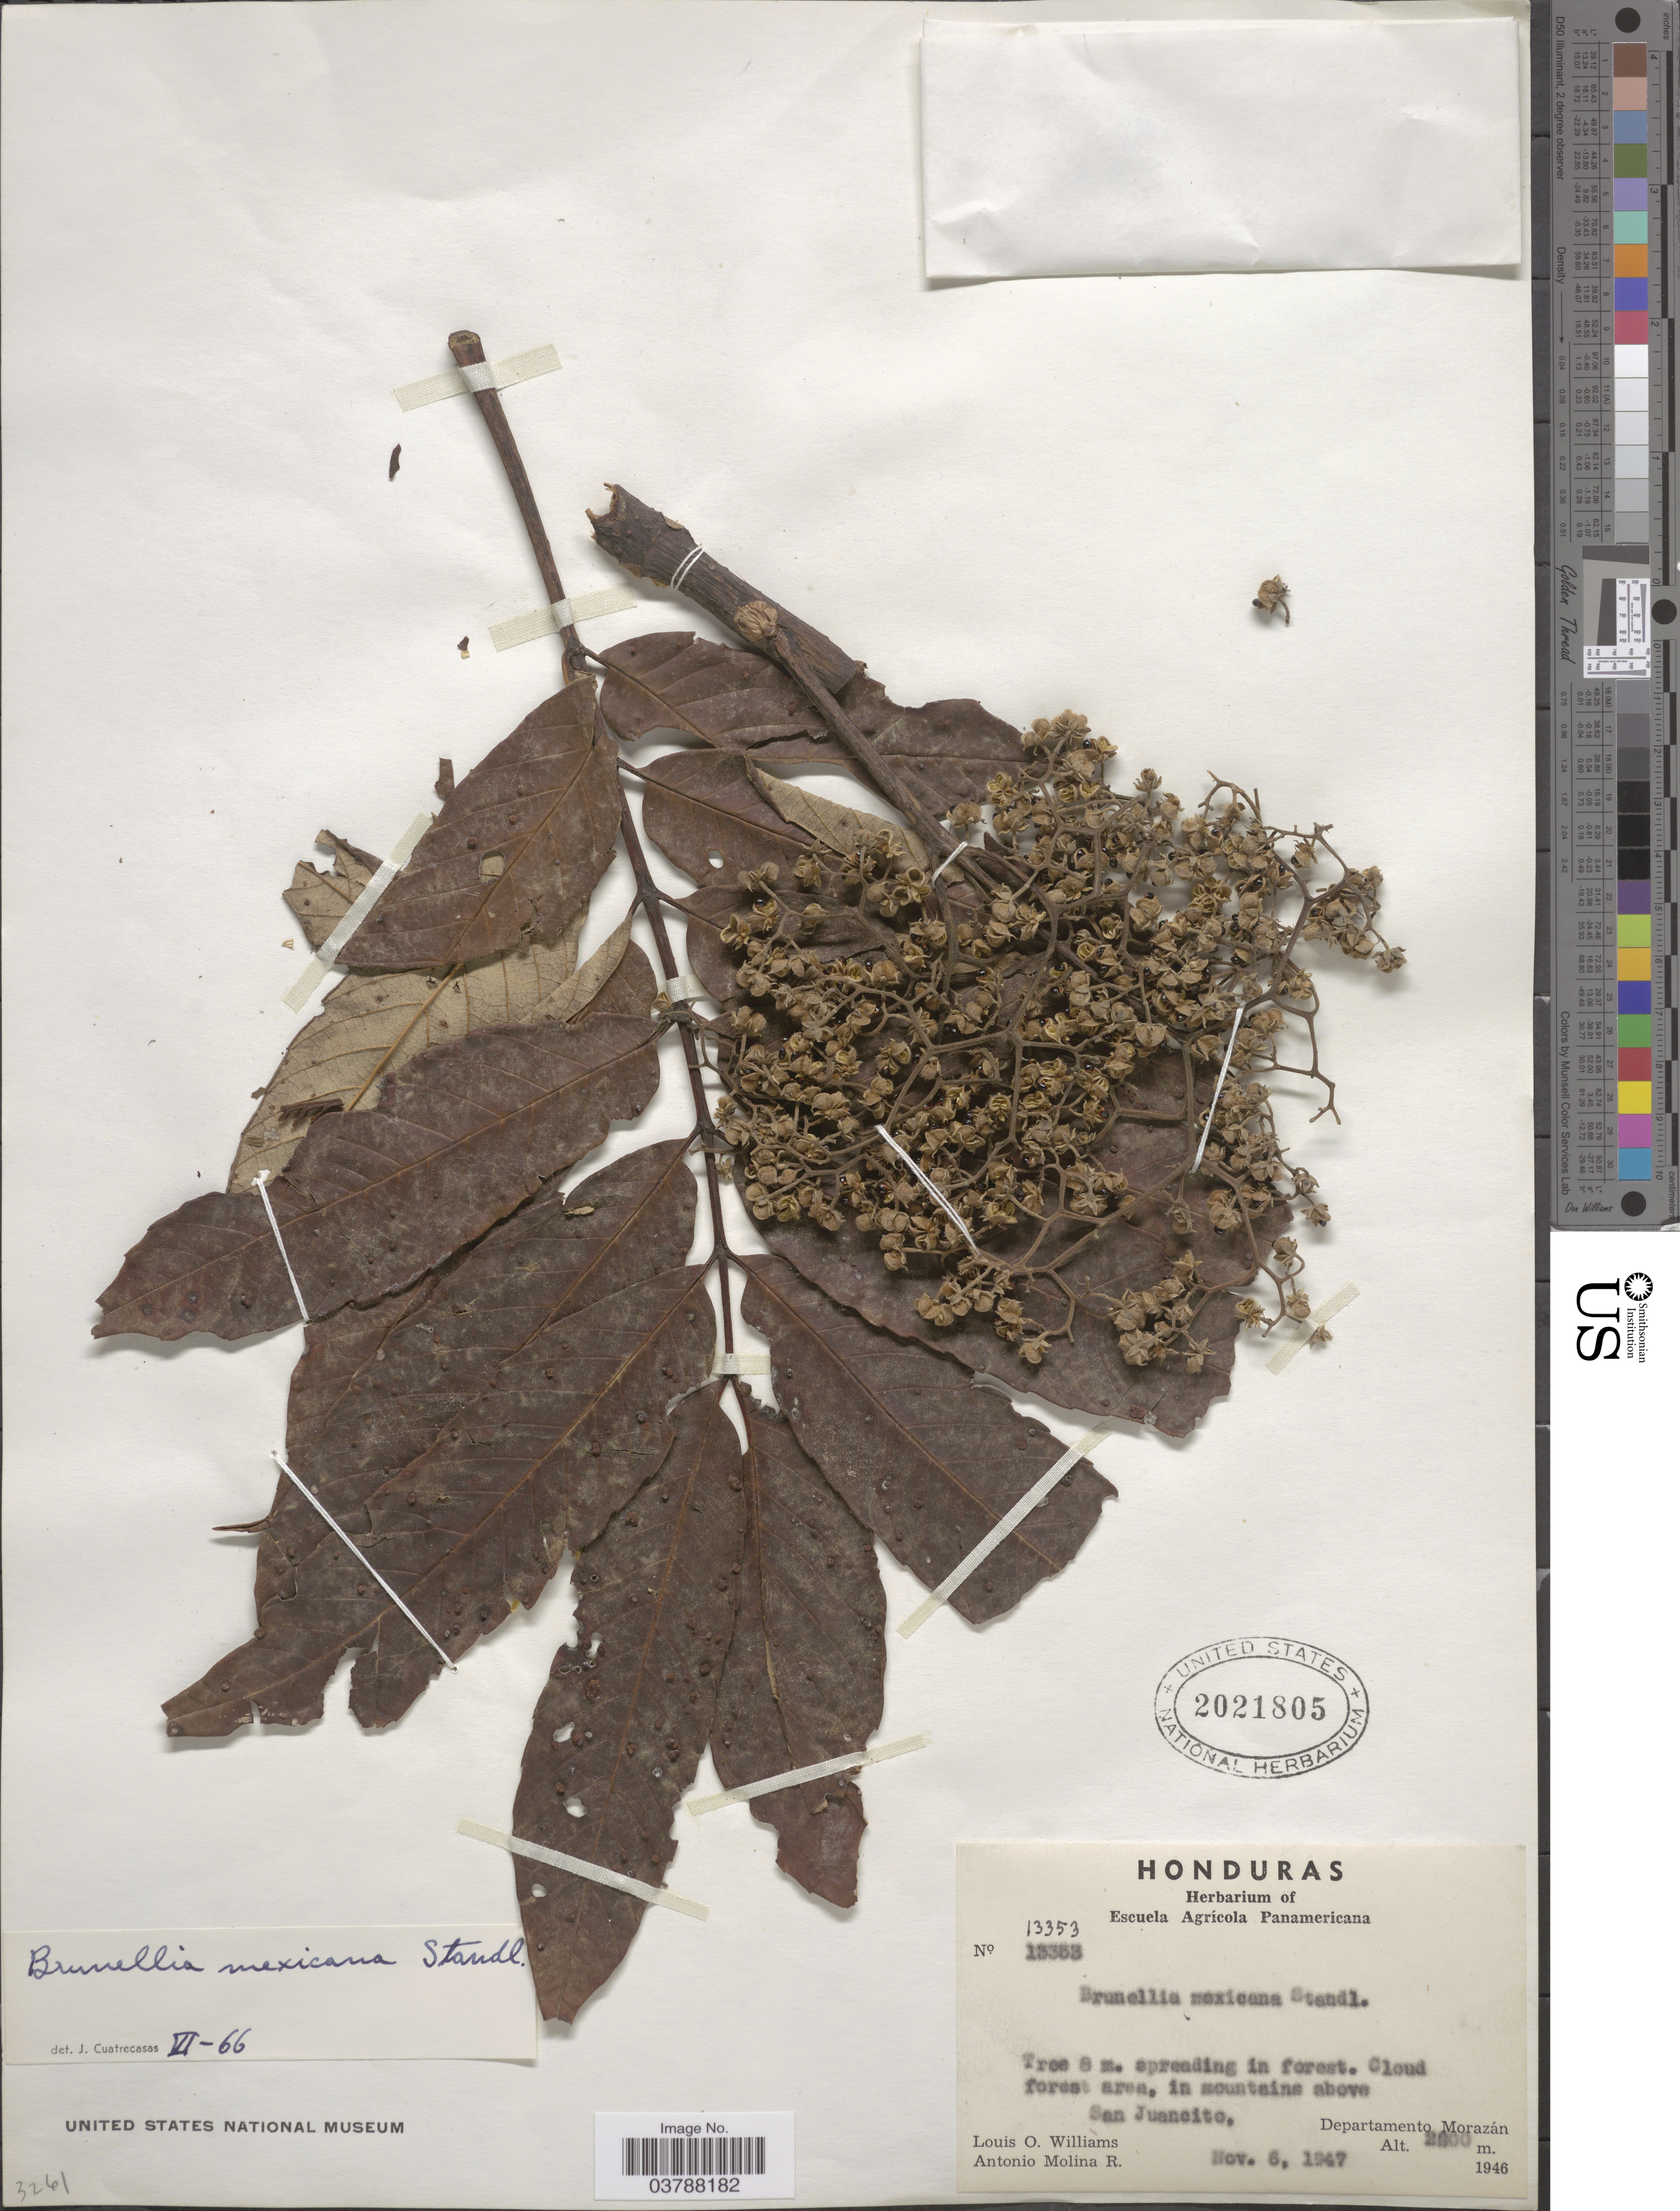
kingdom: Plantae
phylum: Tracheophyta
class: Magnoliopsida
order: Oxalidales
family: Brunelliaceae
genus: Brunellia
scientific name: Brunellia mexicana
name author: Standl.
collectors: L. O. Williams & A. Molina R.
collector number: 13353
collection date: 1947-11-06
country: Honduras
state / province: Fco. Morazán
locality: Cloud forest area, in mountains above San Juancito, Departamento Morazán.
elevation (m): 2000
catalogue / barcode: US 2021805